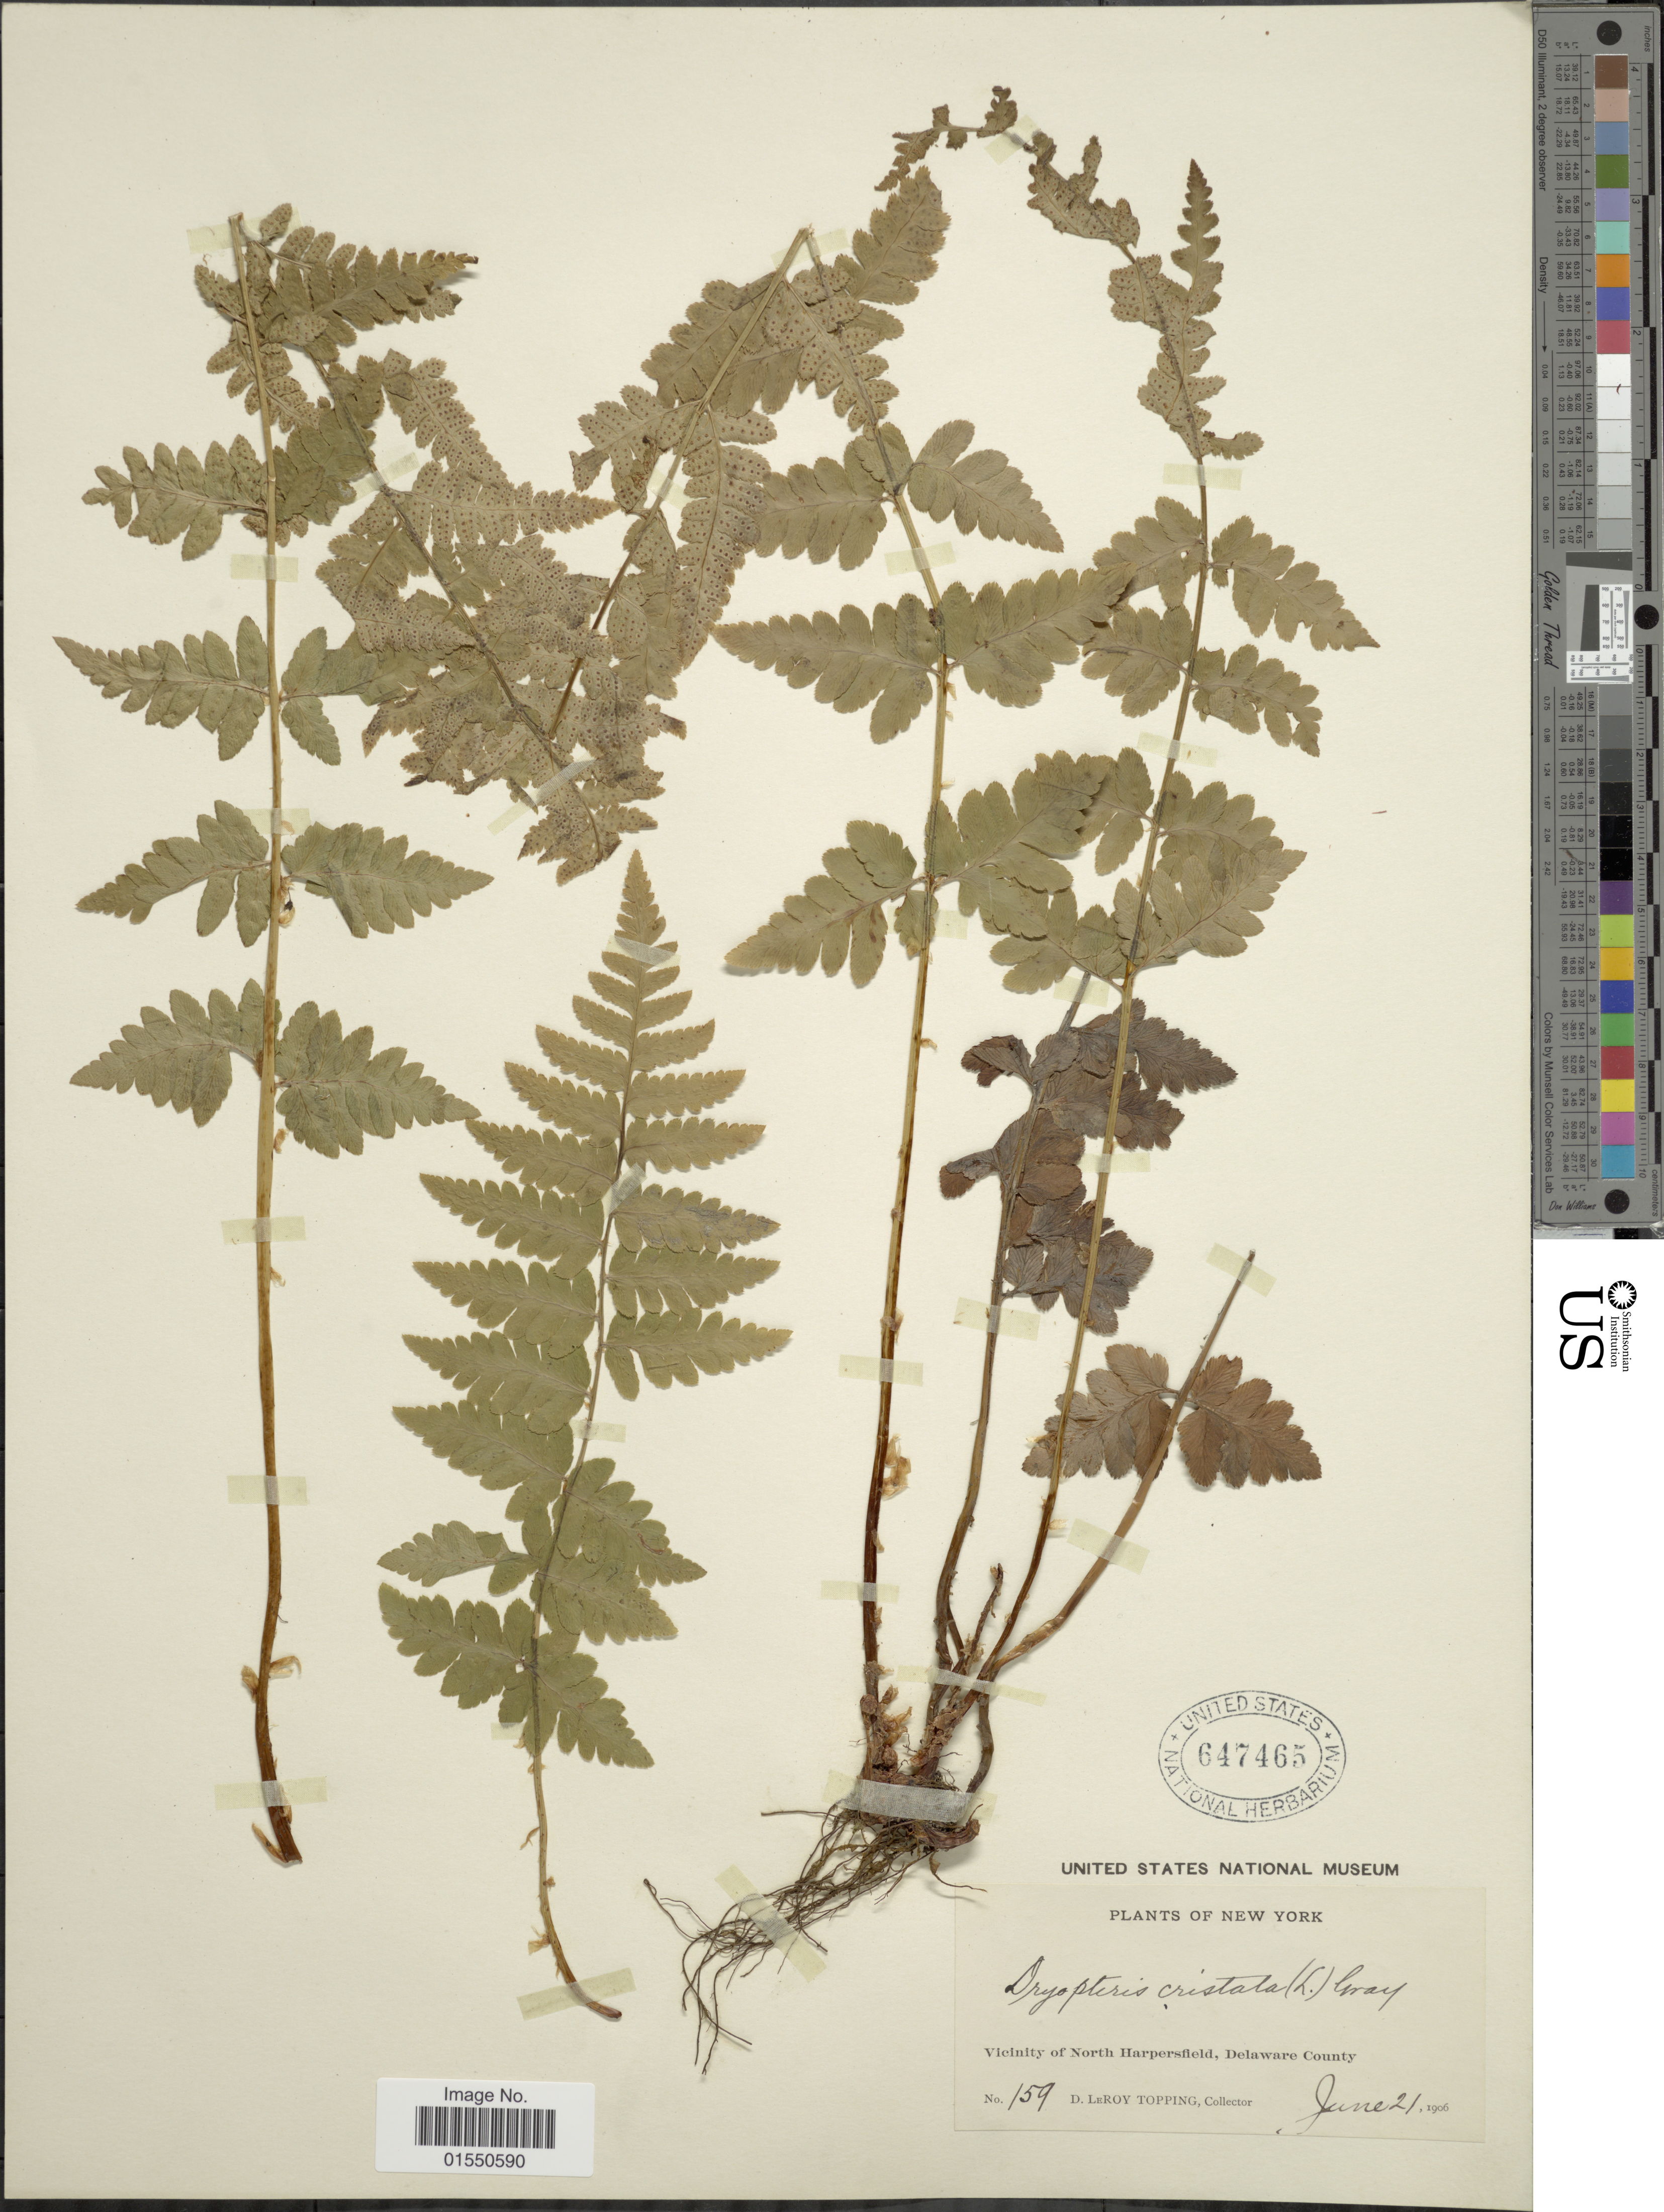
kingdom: Plantae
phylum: Tracheophyta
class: Polypodiopsida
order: Polypodiales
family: Dryopteridaceae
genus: Dryopteris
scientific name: Dryopteris cristata var. spinulosa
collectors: D. L. Topping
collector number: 159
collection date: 1906-06-21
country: United States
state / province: New York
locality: Vicinity of North Harpersfield, Delaware County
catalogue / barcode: US 647465